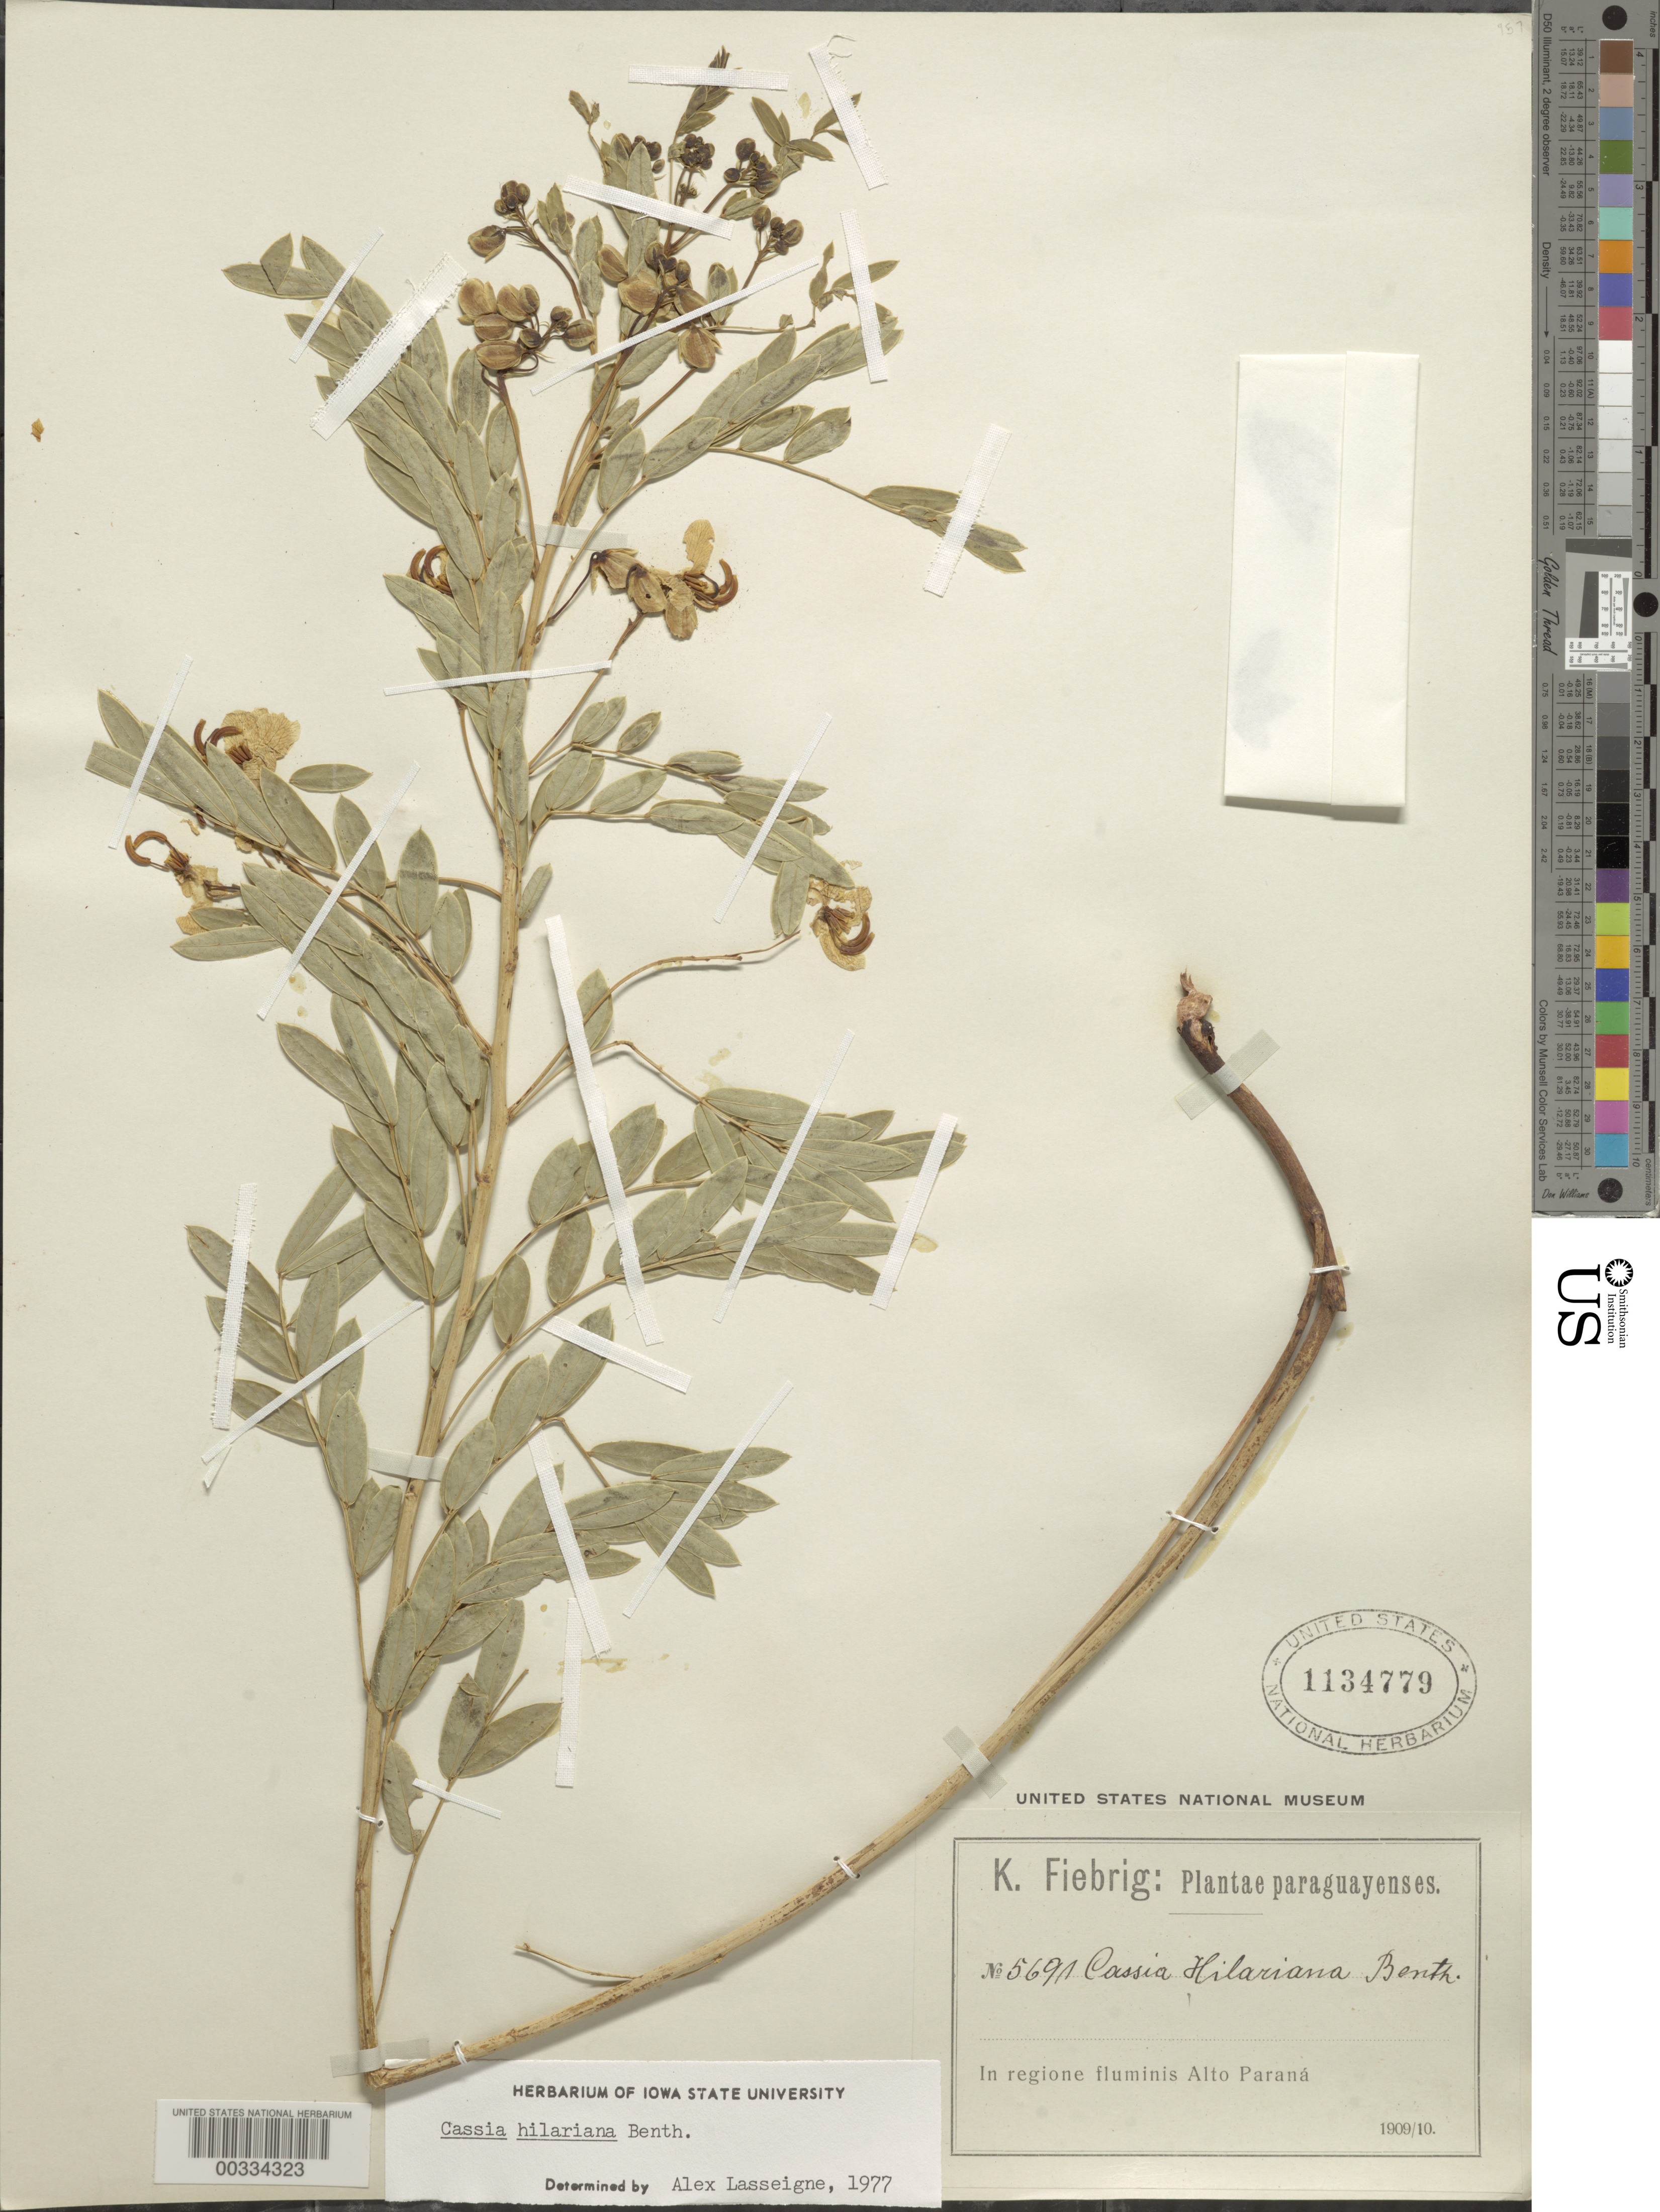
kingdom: Plantae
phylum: Tracheophyta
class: Magnoliopsida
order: Fabales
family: Fabaceae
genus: Senna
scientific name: Senna hilariana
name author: (Benth.) H.S. Irwin & Barneby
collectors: K. Fiebrig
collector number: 5691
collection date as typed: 1909 to -- -- 1910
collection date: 1909/1910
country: Paraguay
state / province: Alto Paraná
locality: In the area of rio alto parana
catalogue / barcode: US 1134779